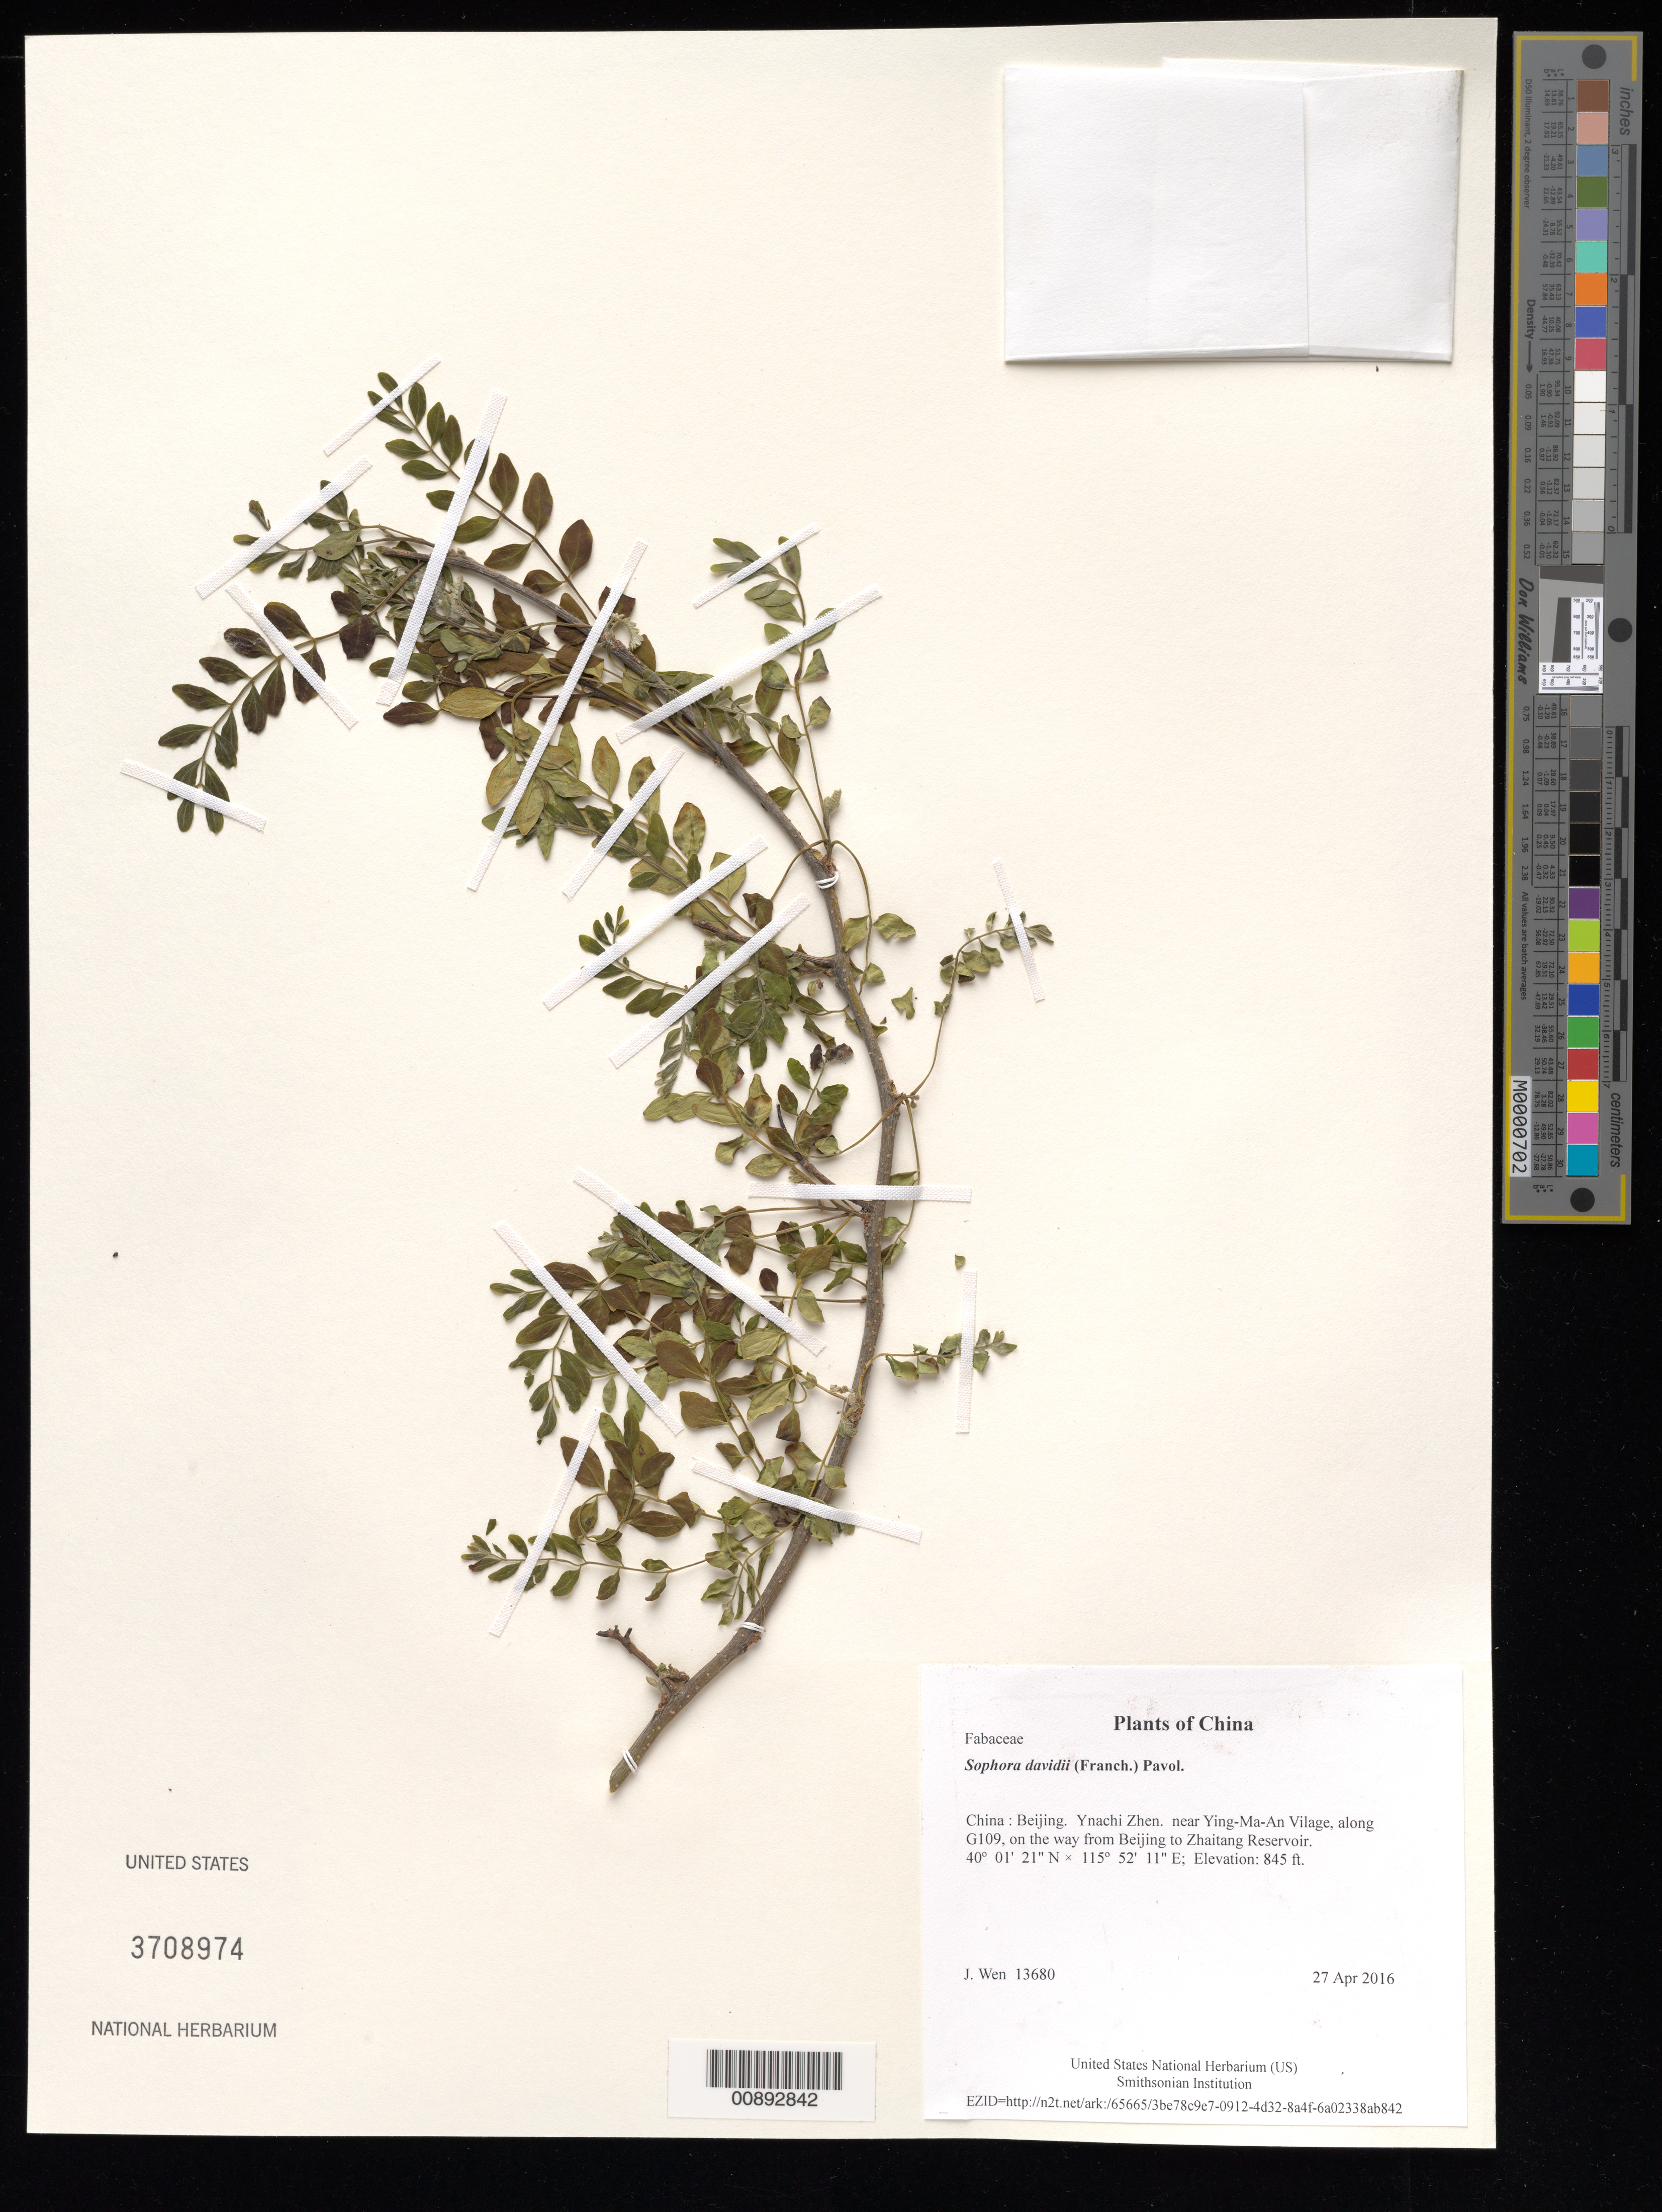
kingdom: Plantae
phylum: Tracheophyta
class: Magnoliopsida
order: Fabales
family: Fabaceae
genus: Sophora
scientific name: Sophora davidii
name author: (Franch.) Skeels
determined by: Wen, Jun, (BOT), Smithsonian Institution - National Museum of Natural History (UNITED STATES)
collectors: J. Wen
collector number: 13680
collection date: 2016-04-27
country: China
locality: Beijing. Ynachi Zhen. near Ying-Ma-An Vilage, along G109, on the way from Beijing to Zhaitang Reservoir.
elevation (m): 258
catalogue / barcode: US 3708974